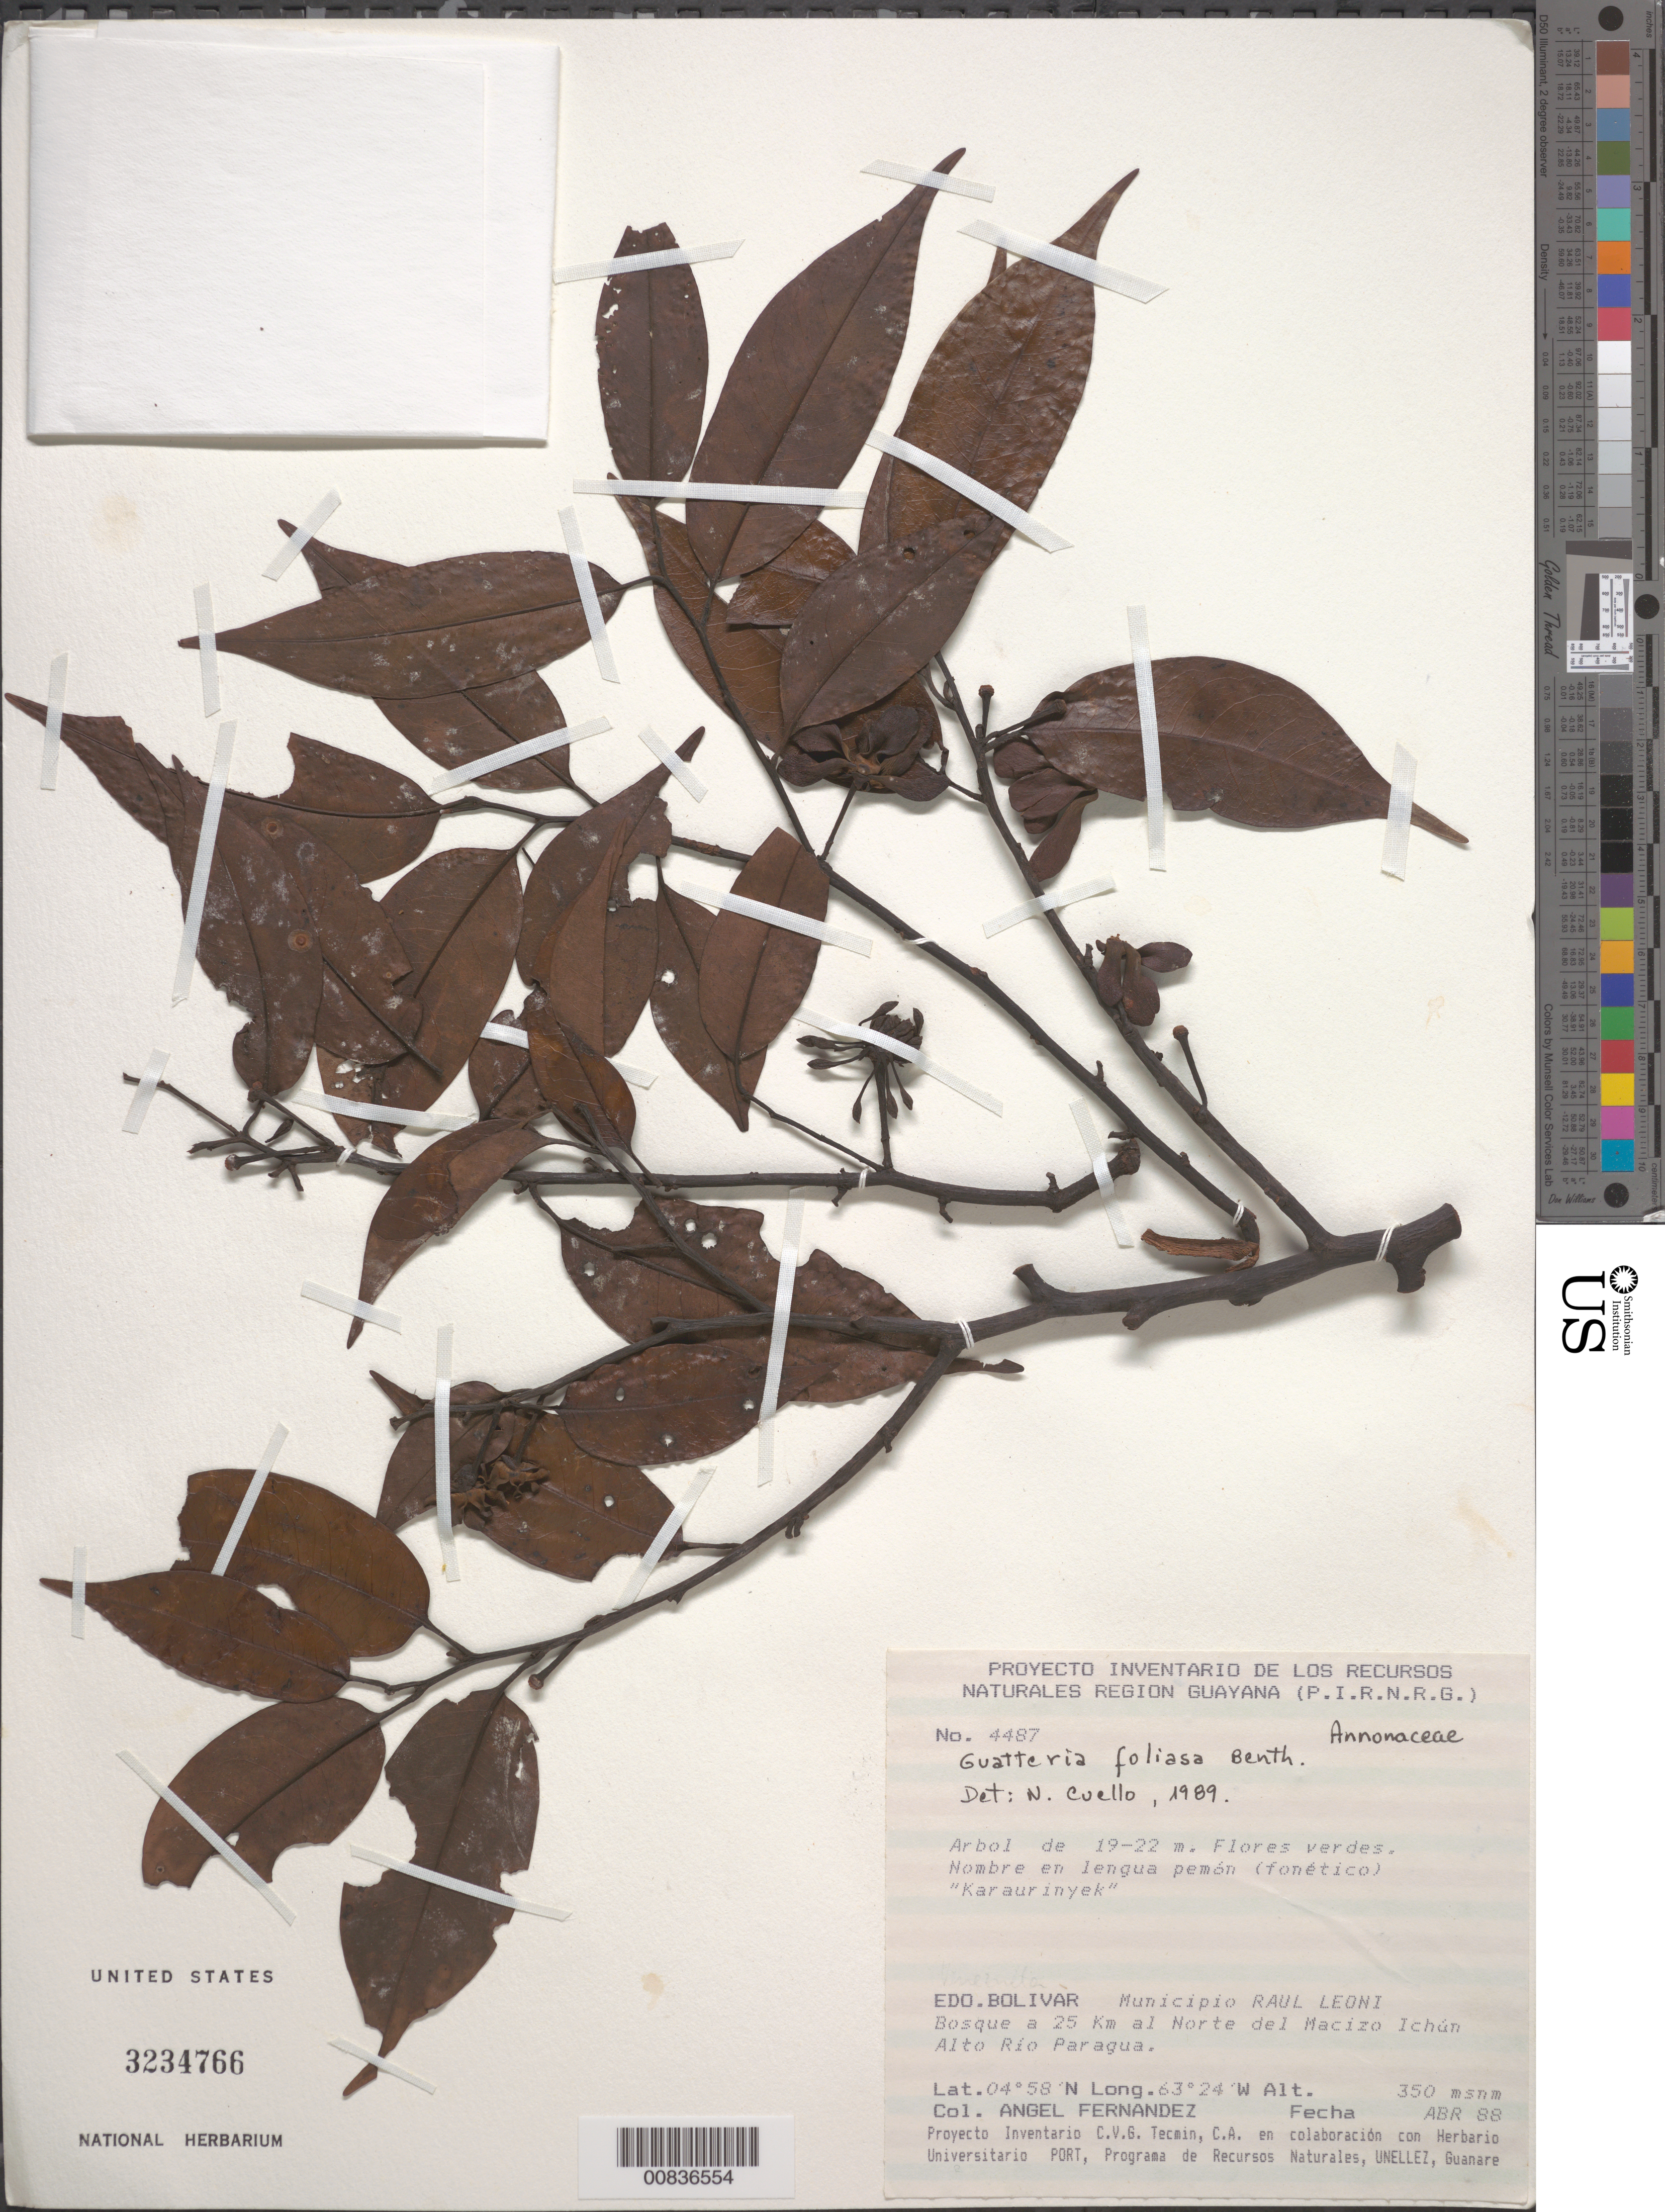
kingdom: Plantae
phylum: Tracheophyta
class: Magnoliopsida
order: Magnoliales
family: Annonaceae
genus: Guatteria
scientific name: Guatteria foliosa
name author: Benth.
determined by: Cuello, Nidia L.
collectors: A. Fernández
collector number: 4487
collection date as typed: Apr-88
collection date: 1988-04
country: Venezuela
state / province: Bolívar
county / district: Angostura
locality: Mun. Raúl Leoni [=Angostura], 25 km N del Macizo Ichún, alto Río Paragua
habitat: Forest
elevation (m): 350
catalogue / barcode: US 3234766